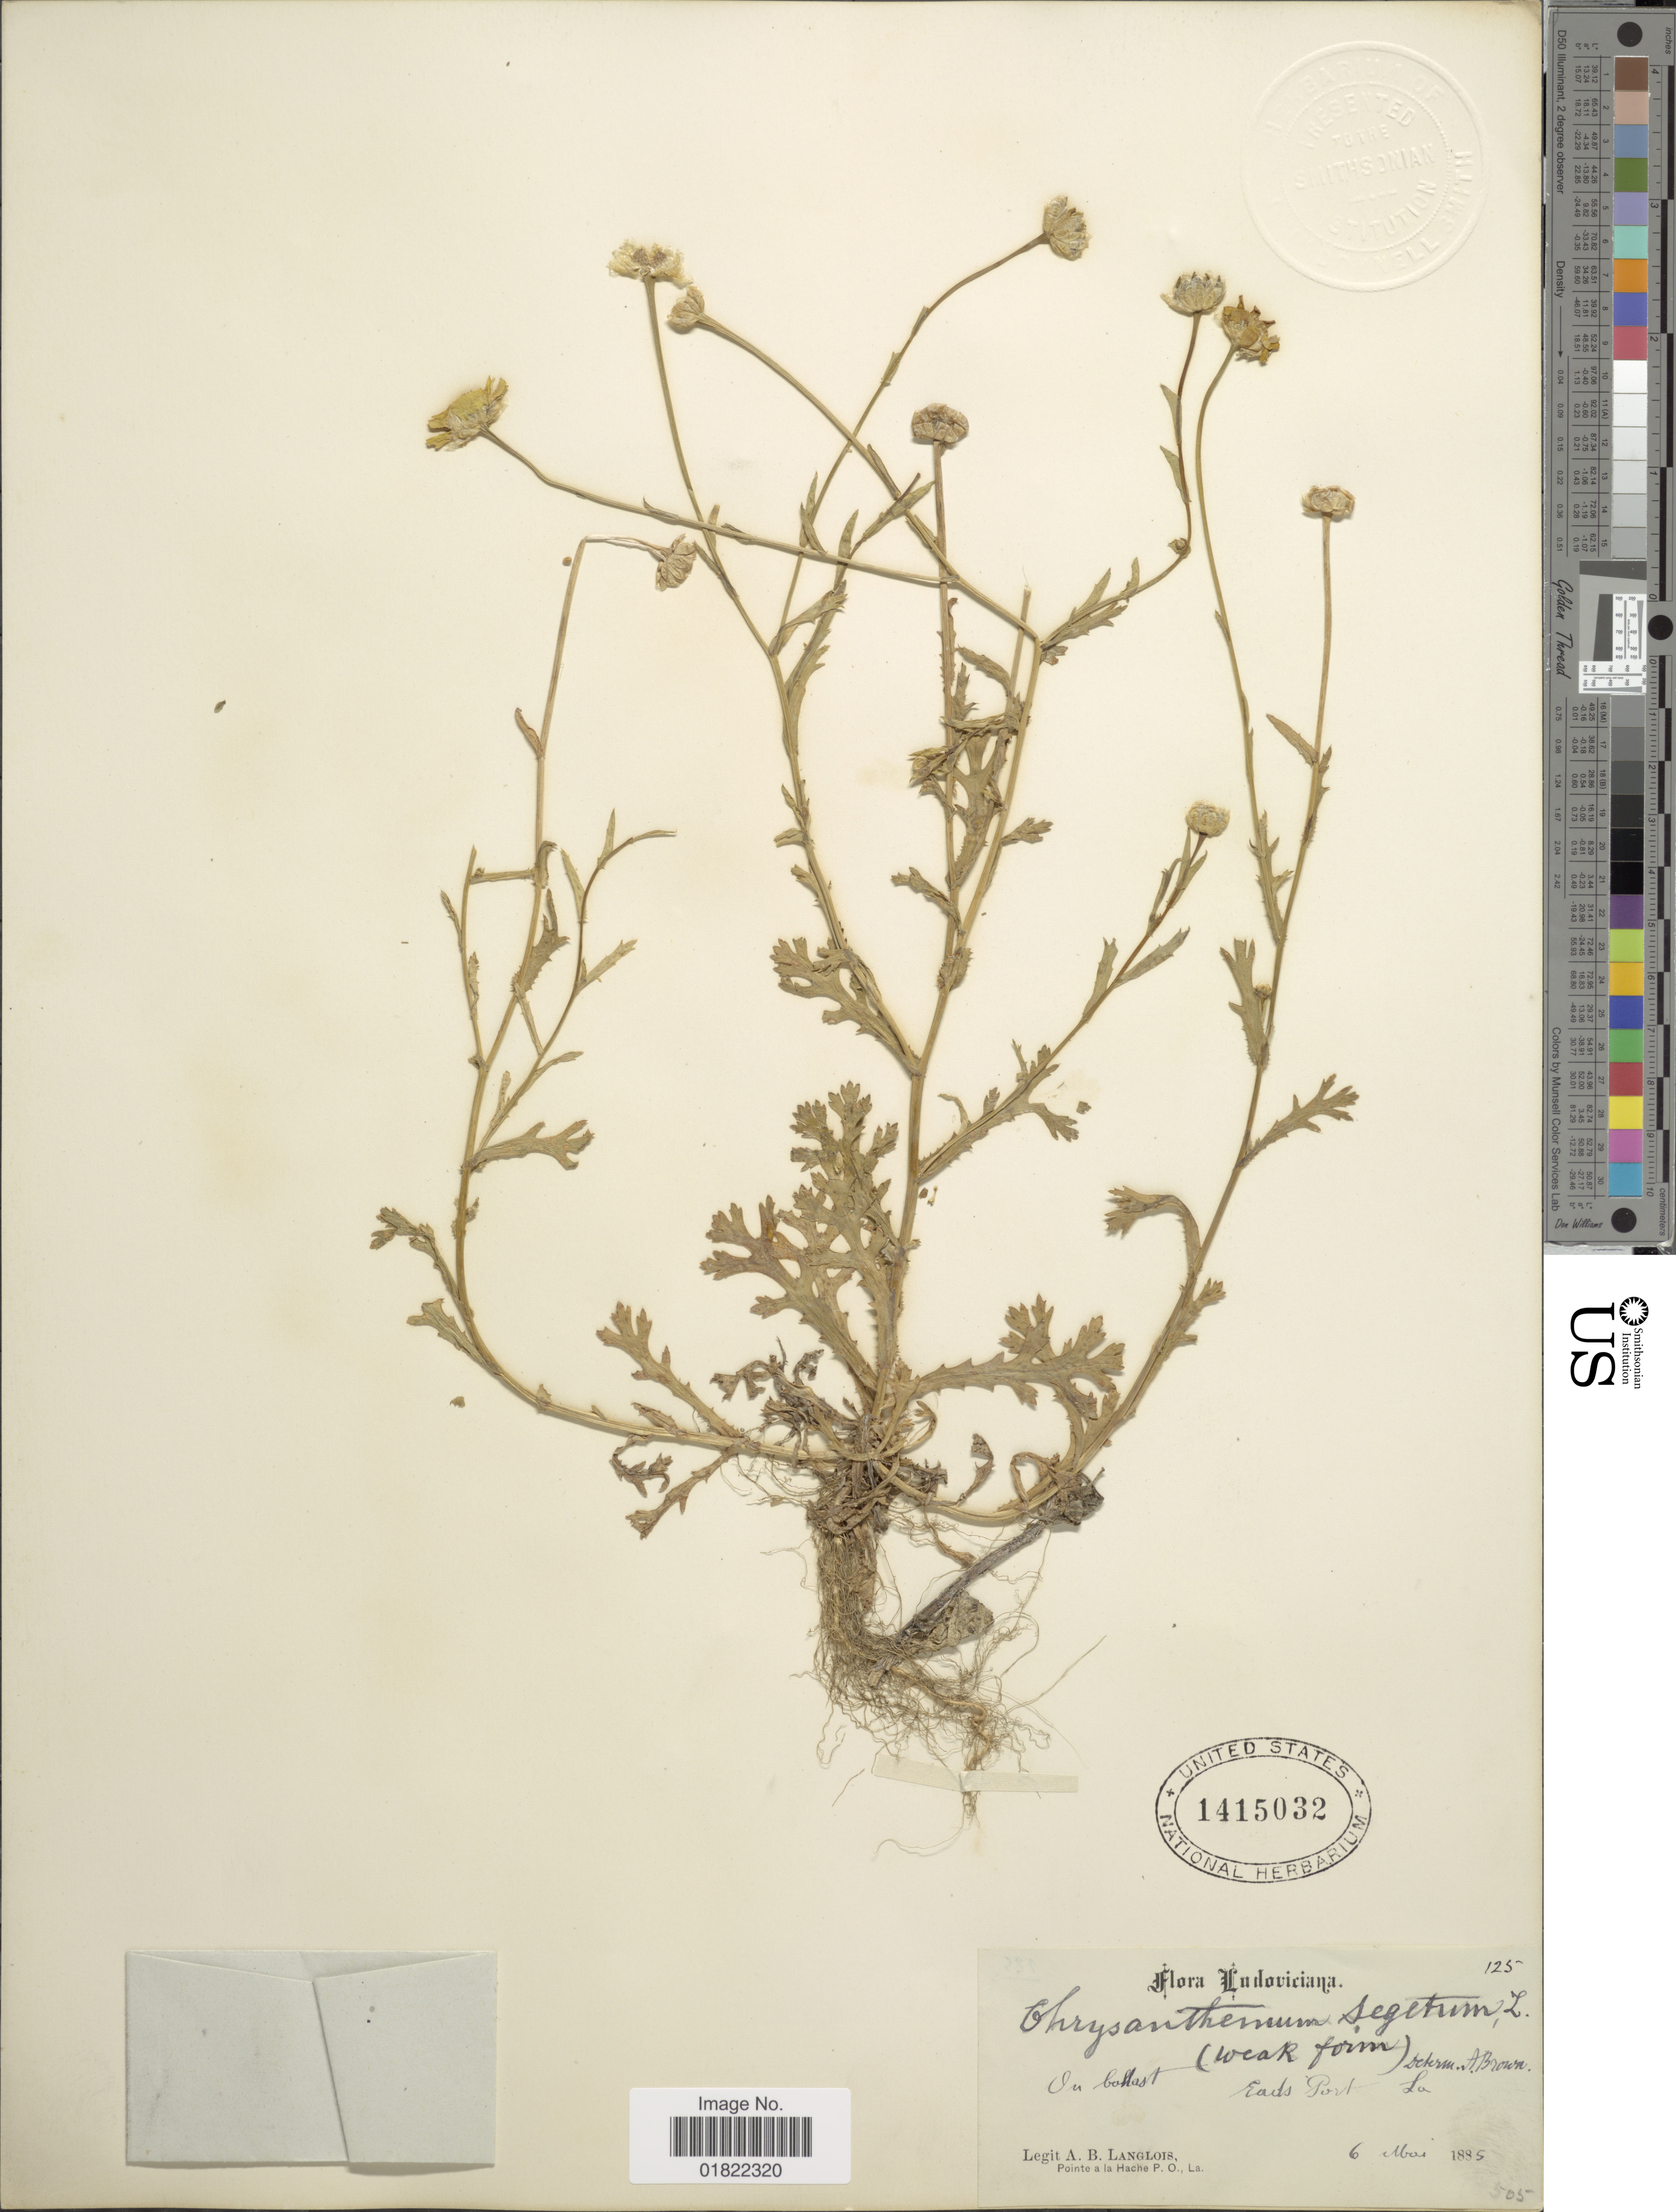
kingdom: Plantae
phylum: Tracheophyta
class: Magnoliopsida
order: Asterales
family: Asteraceae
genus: Chrysanthemum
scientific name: Chrysanthemum segetum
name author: L.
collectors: A. Langlois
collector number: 125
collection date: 1885-05-06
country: United States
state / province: Louisiana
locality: Pointe à la Hache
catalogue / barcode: US 1415032